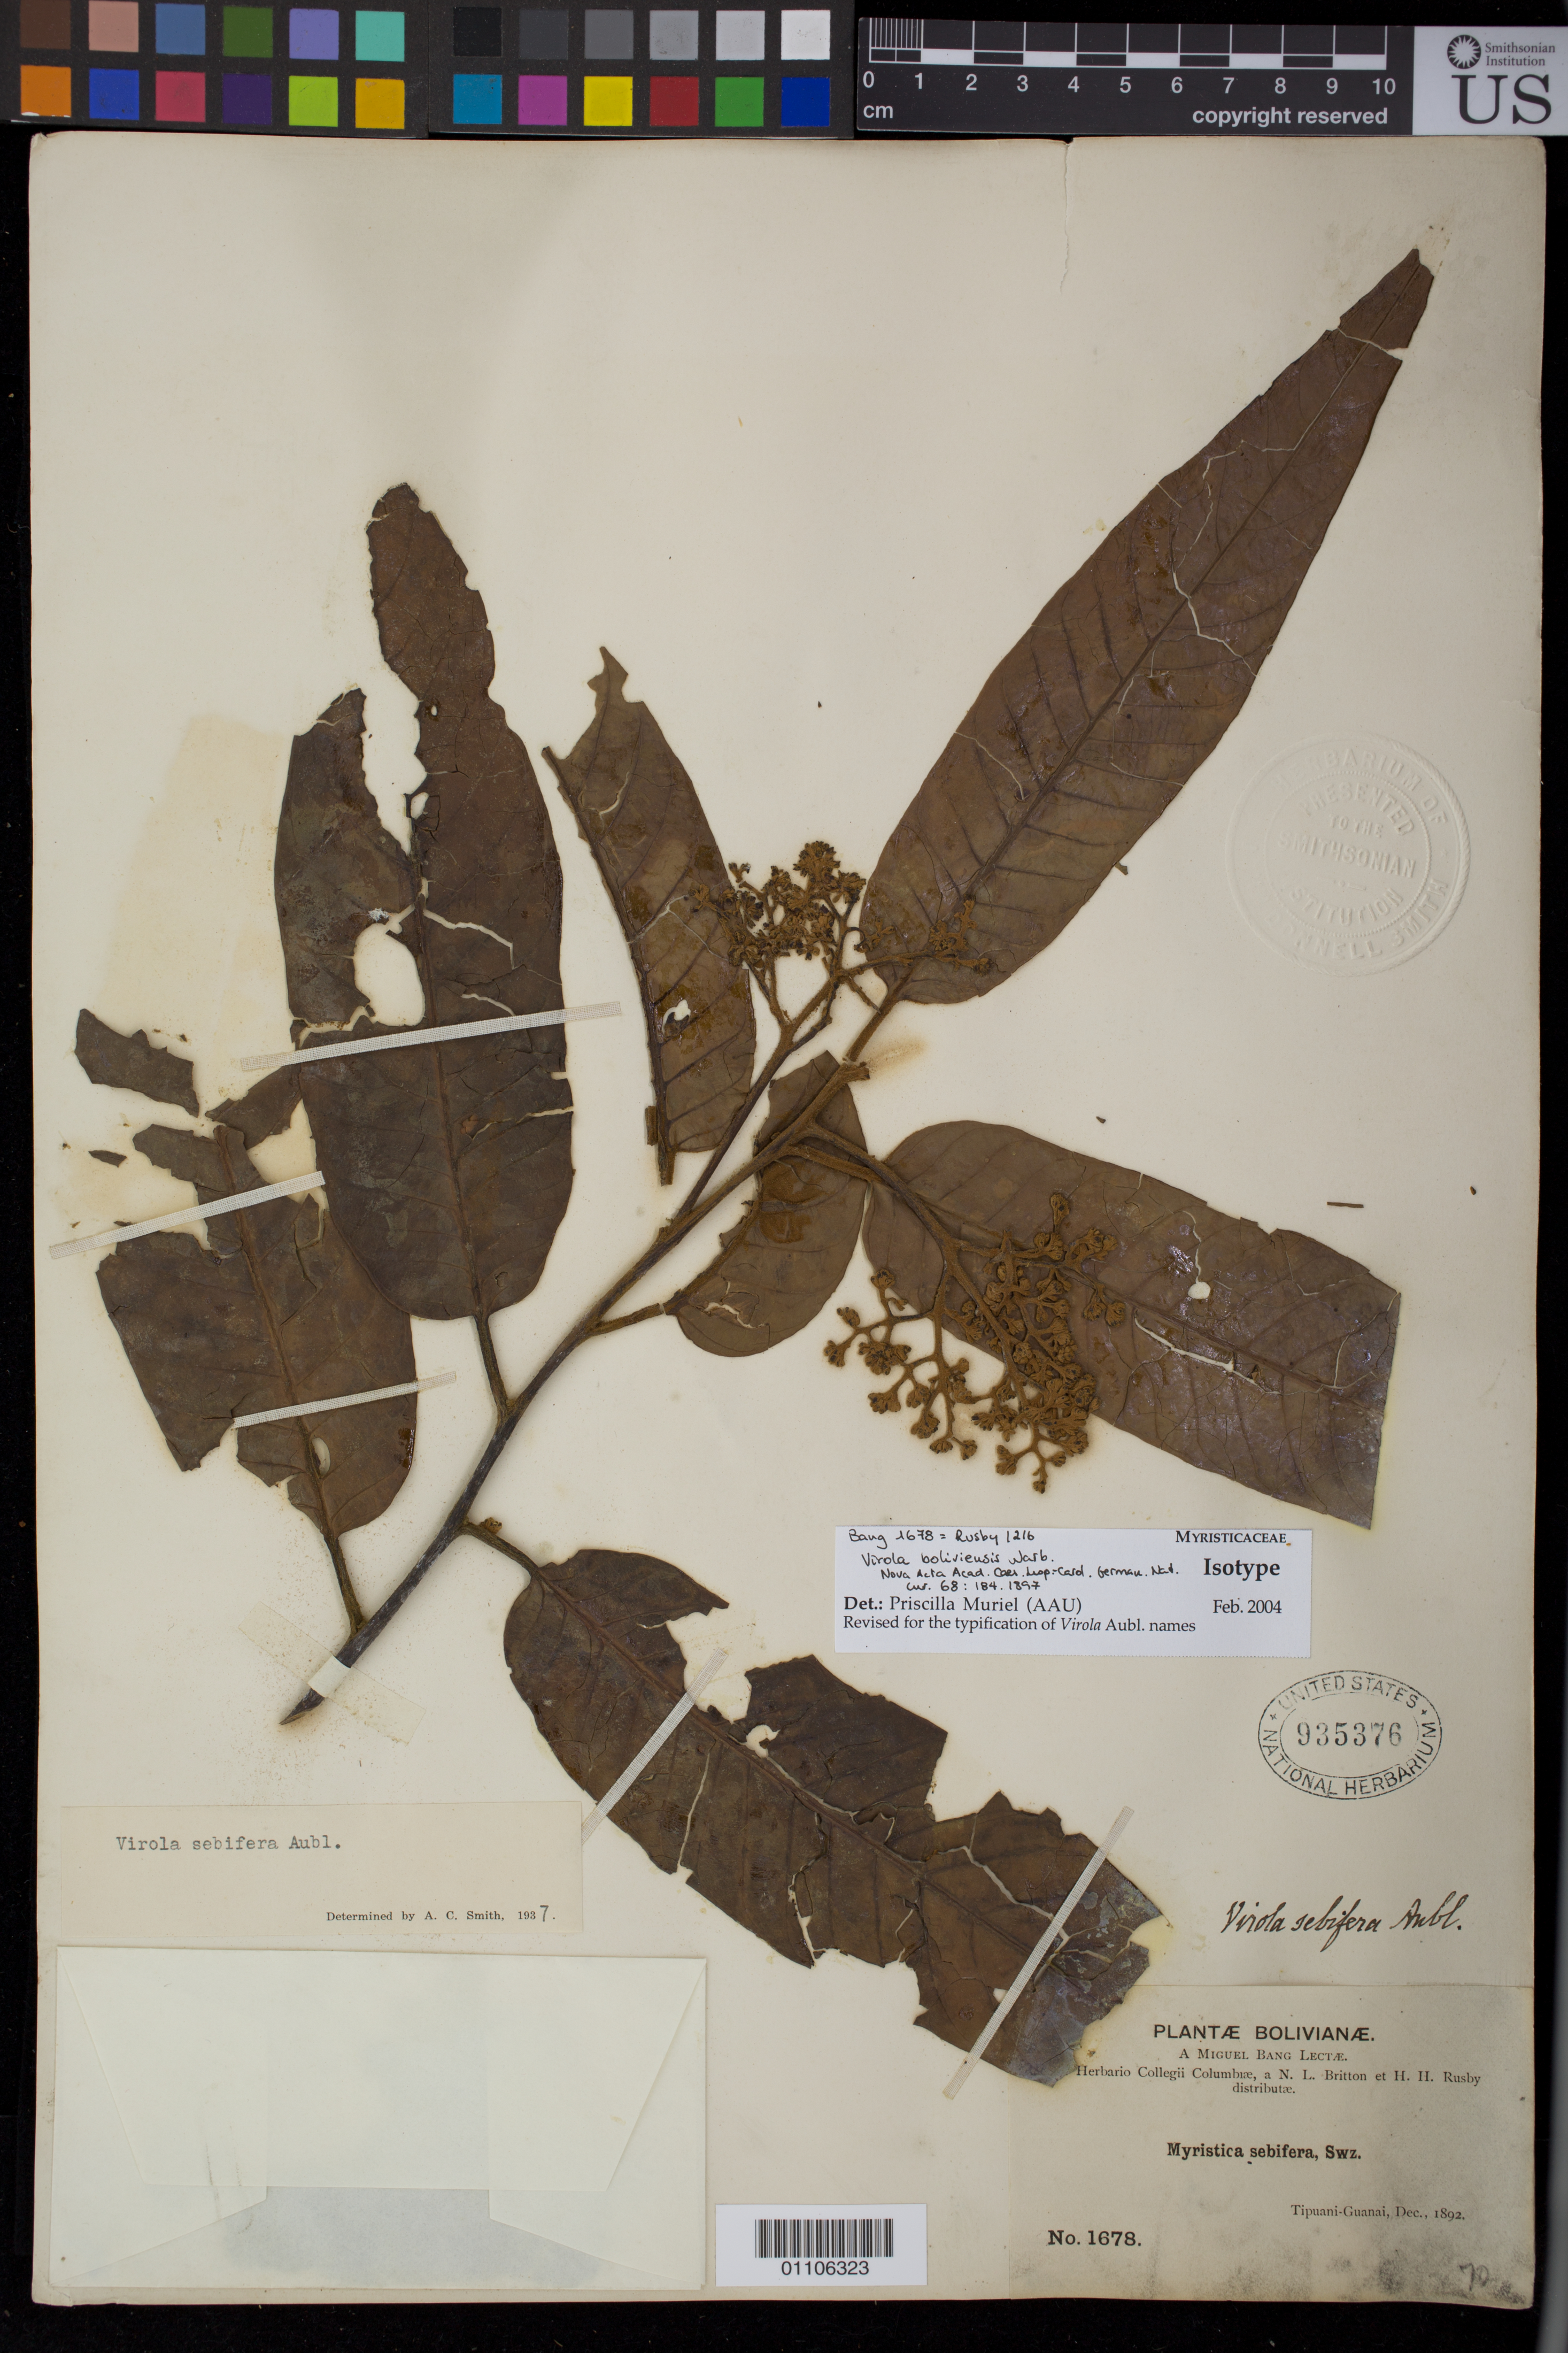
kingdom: Plantae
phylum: Tracheophyta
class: Magnoliopsida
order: Magnoliales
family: Myristicaceae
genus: Virola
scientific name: Virola boliviensis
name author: Warb.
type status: Isosyntype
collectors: M. Bang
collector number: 1678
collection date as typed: Dec 1892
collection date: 1892-12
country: Bolivia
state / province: La Paz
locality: Tipuani-Guanai.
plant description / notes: Annotated as "isotype" by P. Muriel (2004) but one of several collections (i.e., syntypes) cited in protologue. Note also that Muriel annotated (2004) 2 US sheets of Rusby 1216 as "isolectotype".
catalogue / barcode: US 935376